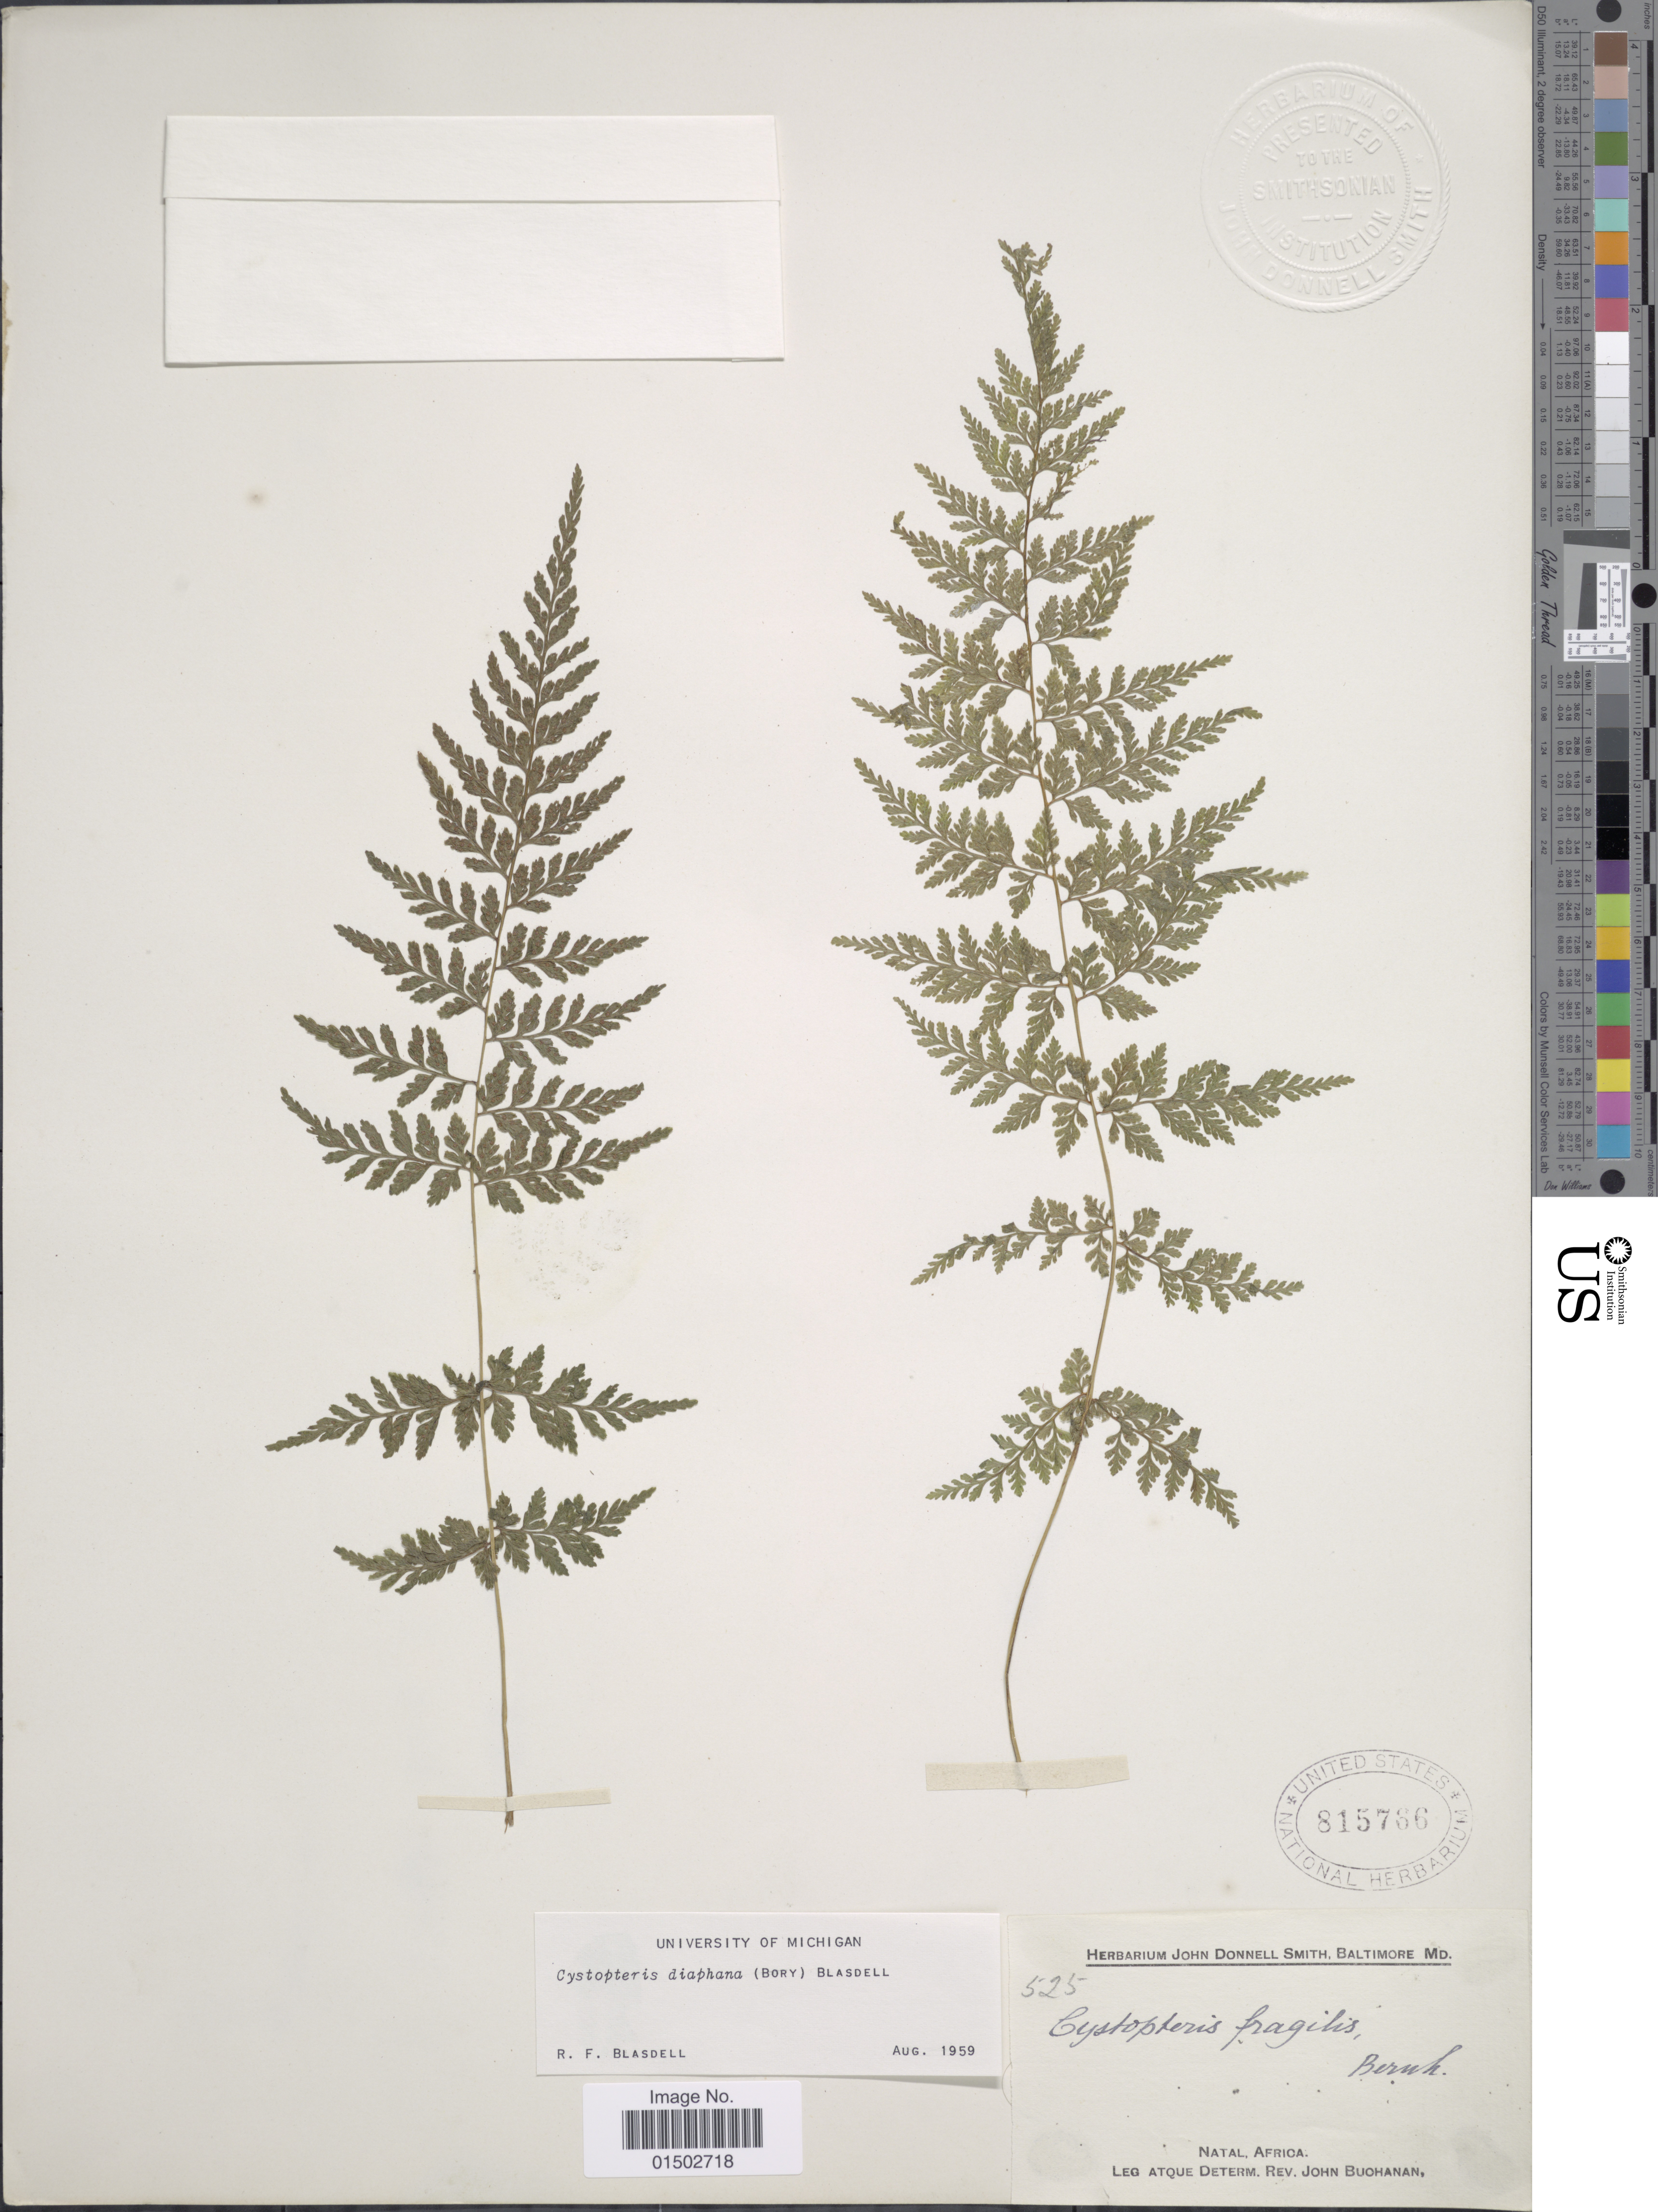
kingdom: Plantae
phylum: Tracheophyta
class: Polypodiopsida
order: Polypodiales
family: Cystopteridaceae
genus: Cystopteris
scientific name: Cystopteris diaphana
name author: (Bory) Blasdell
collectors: J. Buchanan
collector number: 525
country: South Africa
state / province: KwaZulu-Natal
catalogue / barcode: US 815766